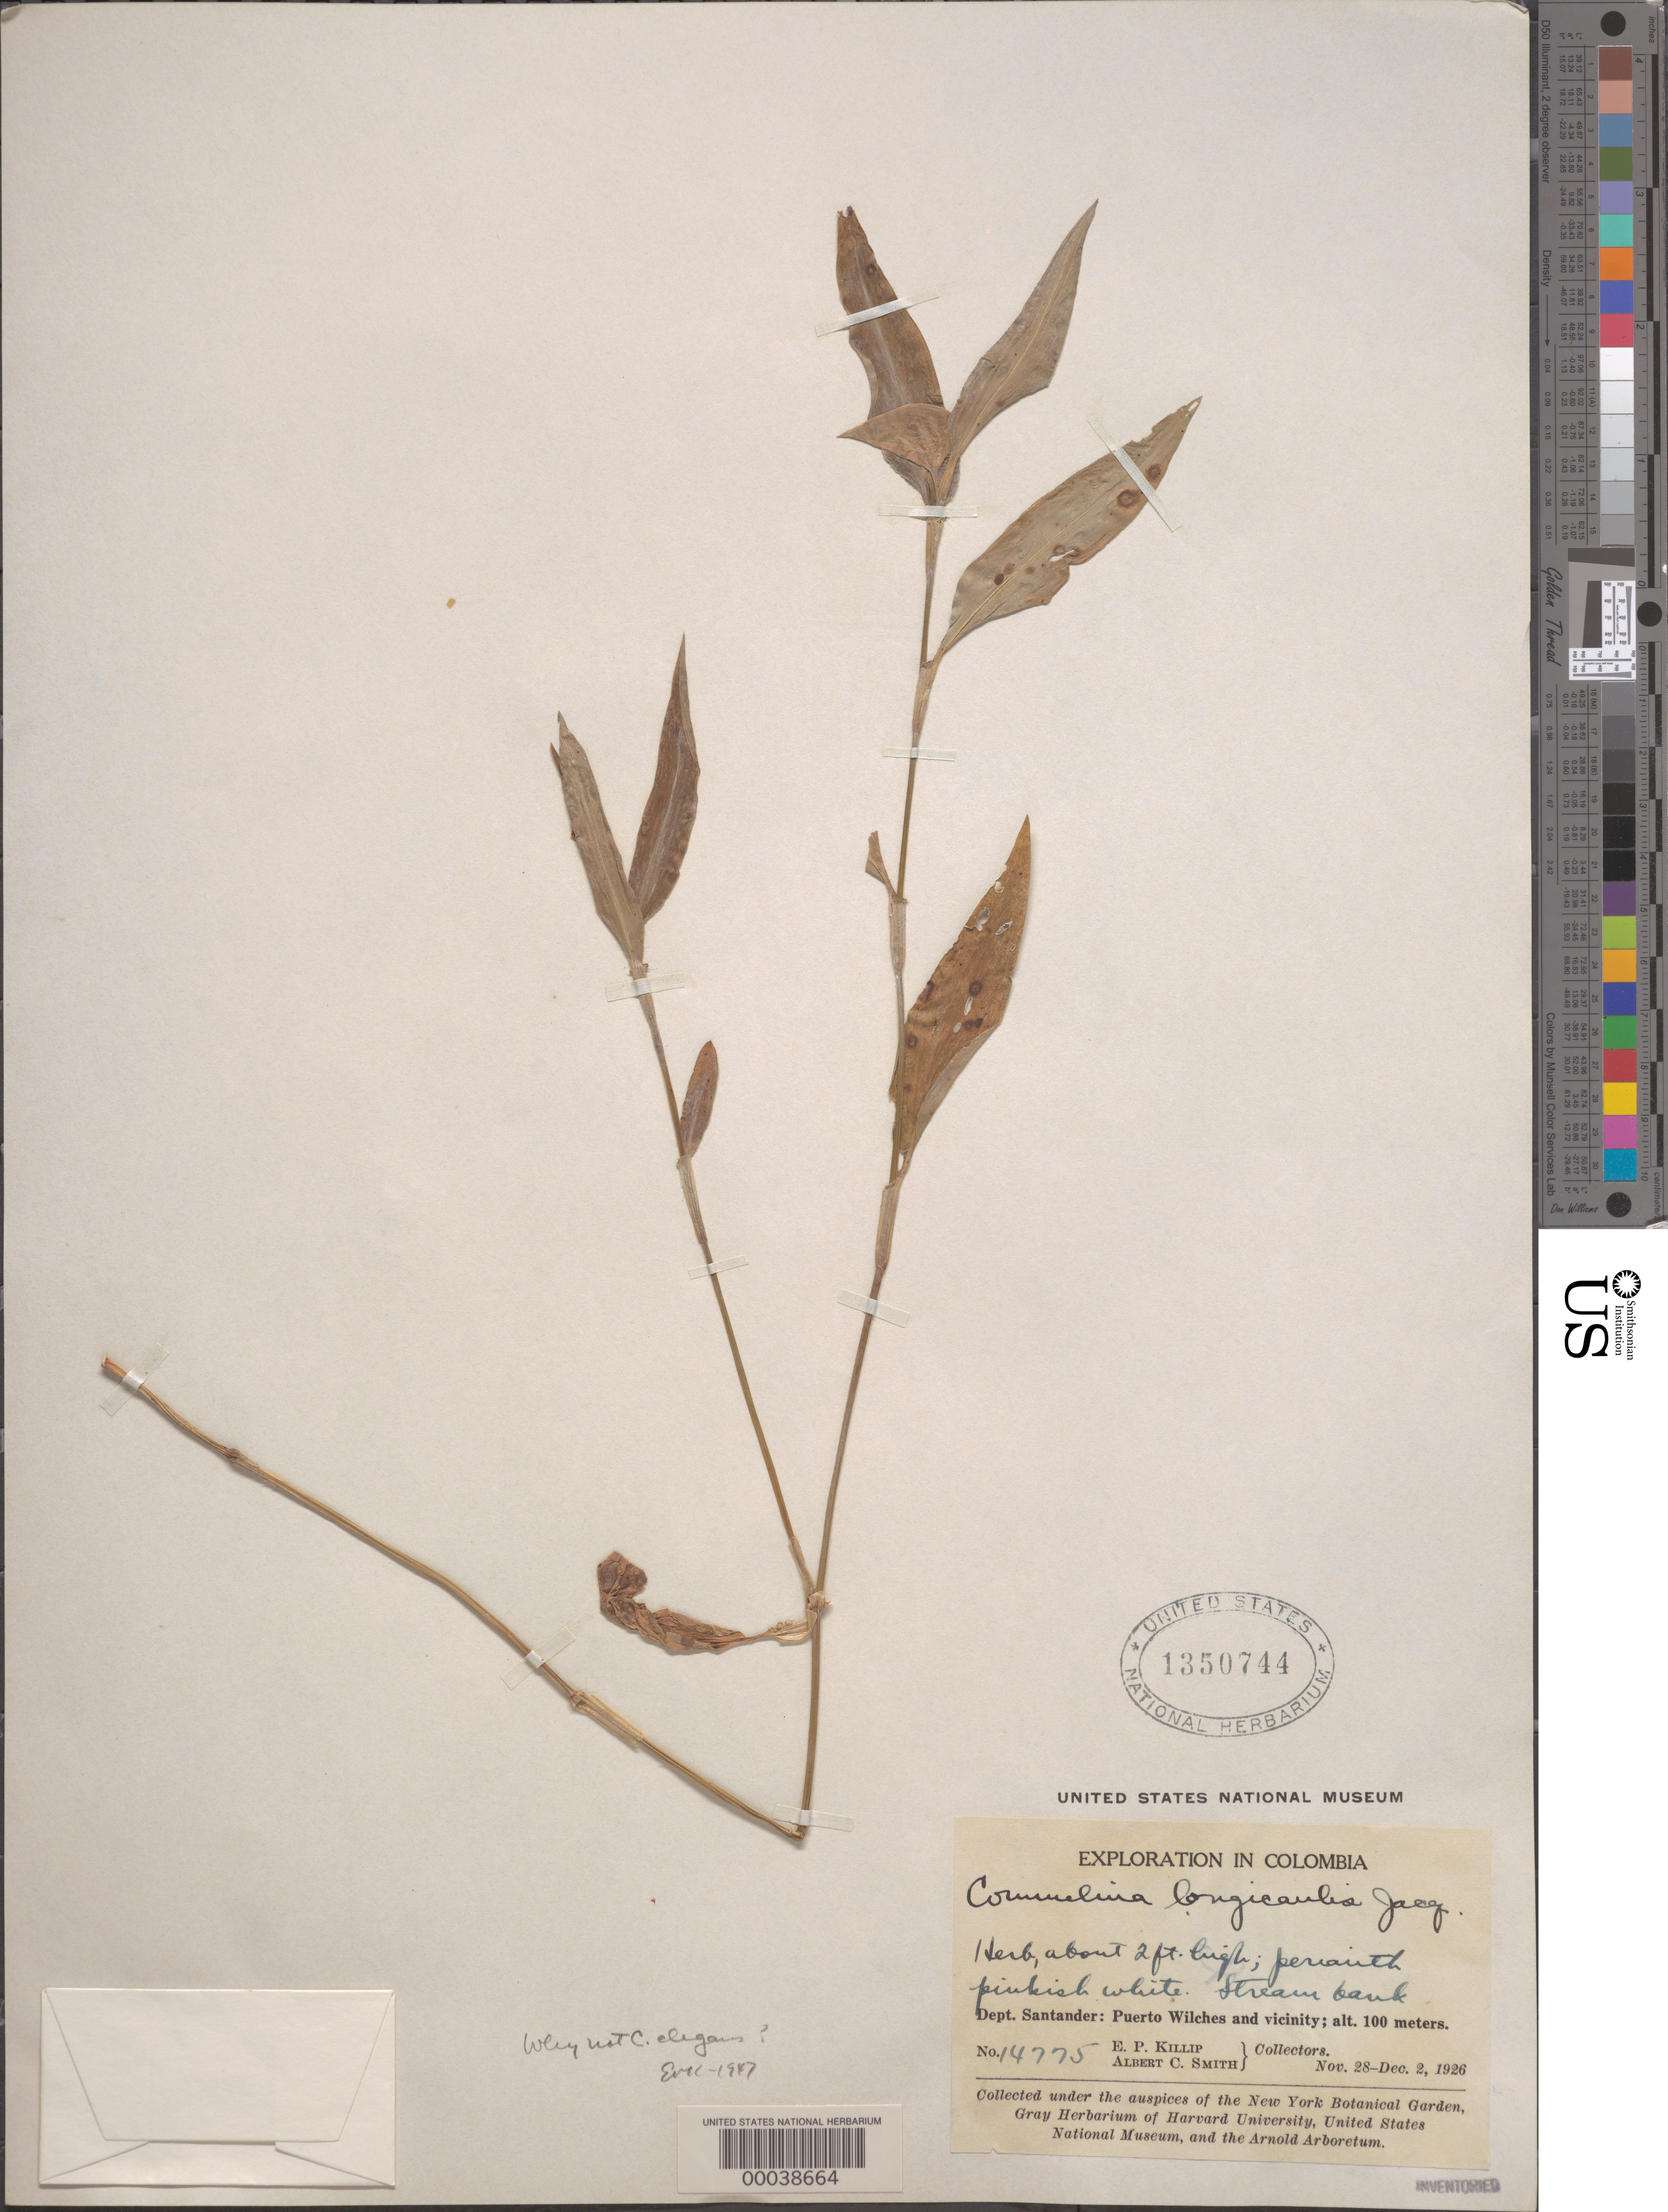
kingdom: Plantae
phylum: Tracheophyta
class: Liliopsida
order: Commelinales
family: Commelinaceae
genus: Commelina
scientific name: Commelina erecta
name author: L.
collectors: E. P. Killip & A. C. Smith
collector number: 14775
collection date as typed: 28 Nov 1926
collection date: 1926-11-28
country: Colombia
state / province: Santander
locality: Puerto Wilches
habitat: Stream bank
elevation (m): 100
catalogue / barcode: US 1350744